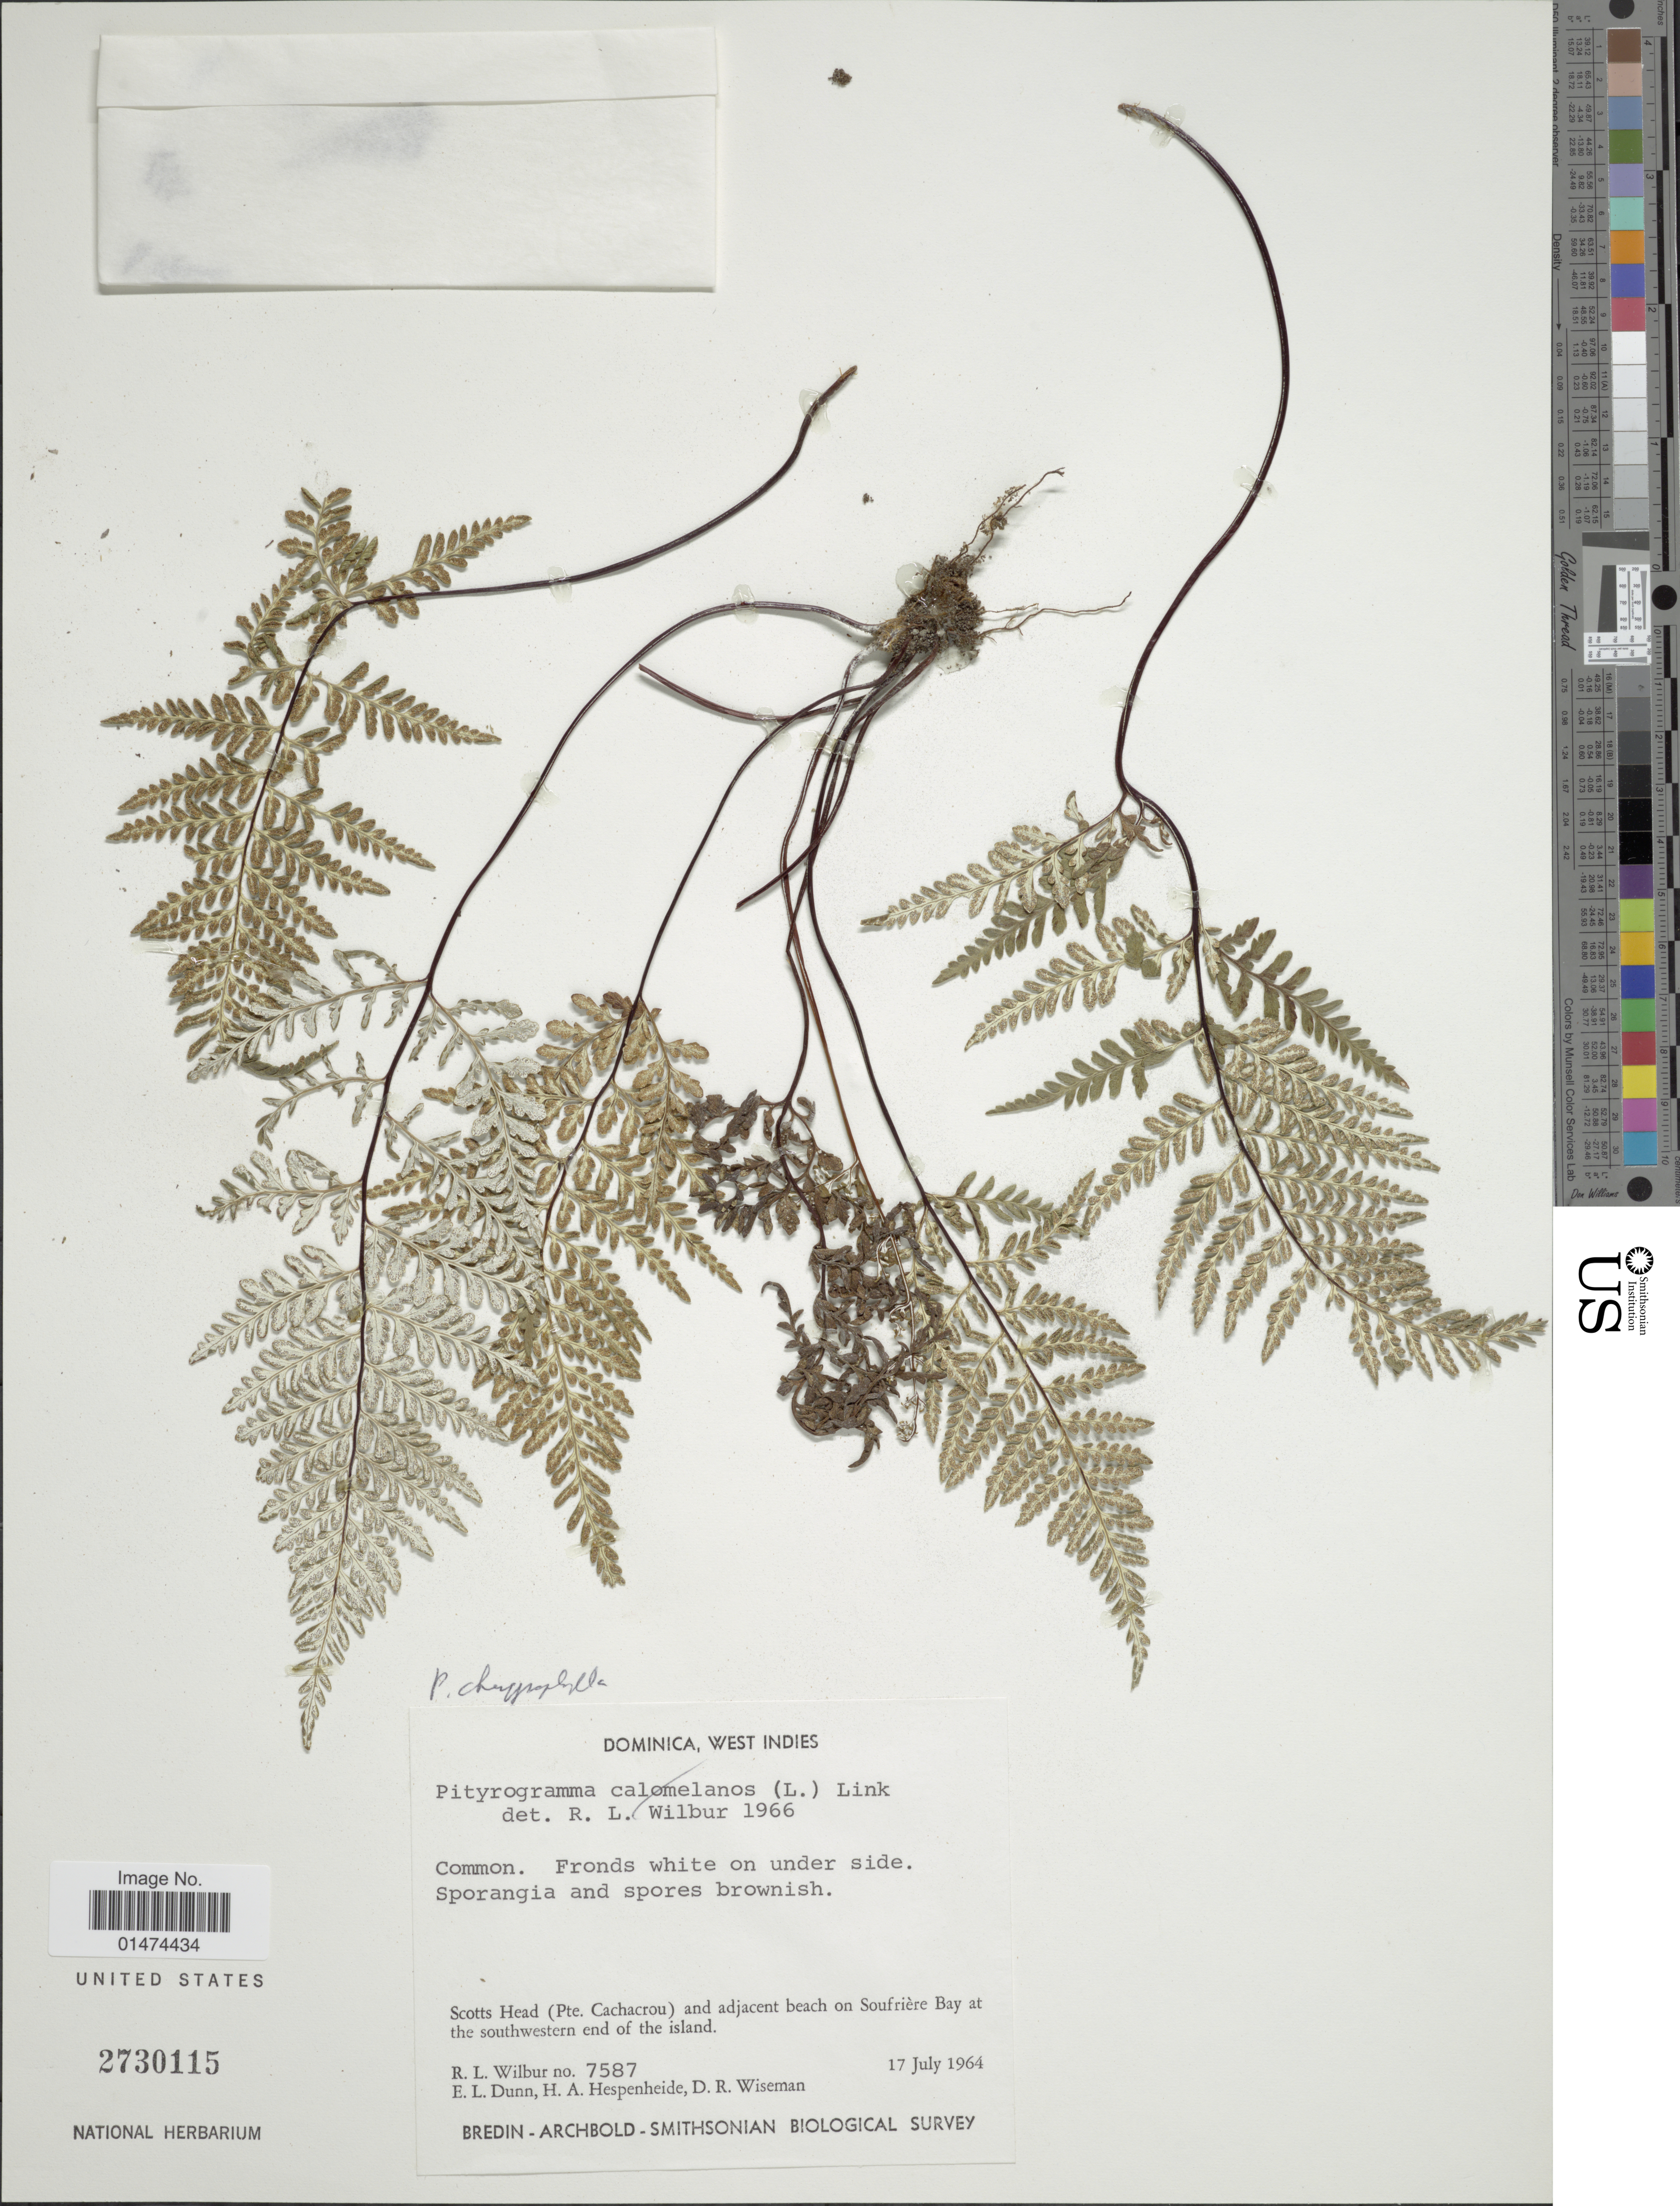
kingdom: Plantae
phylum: Tracheophyta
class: Polypodiopsida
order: Polypodiales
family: Pteridaceae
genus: Pityrogramma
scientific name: Pityrogramma chrysophylla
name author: (Sw.) Link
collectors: R. L. Wilbur, E. Dunn, H. A. Hespenheide & D. R. Wiseman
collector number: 7587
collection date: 1964-07-17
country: Dominica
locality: Scotts Head (Pte. Cachacrou) and adjacent beach on Soufriere Bay at southwestern end of the island.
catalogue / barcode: US 2730115